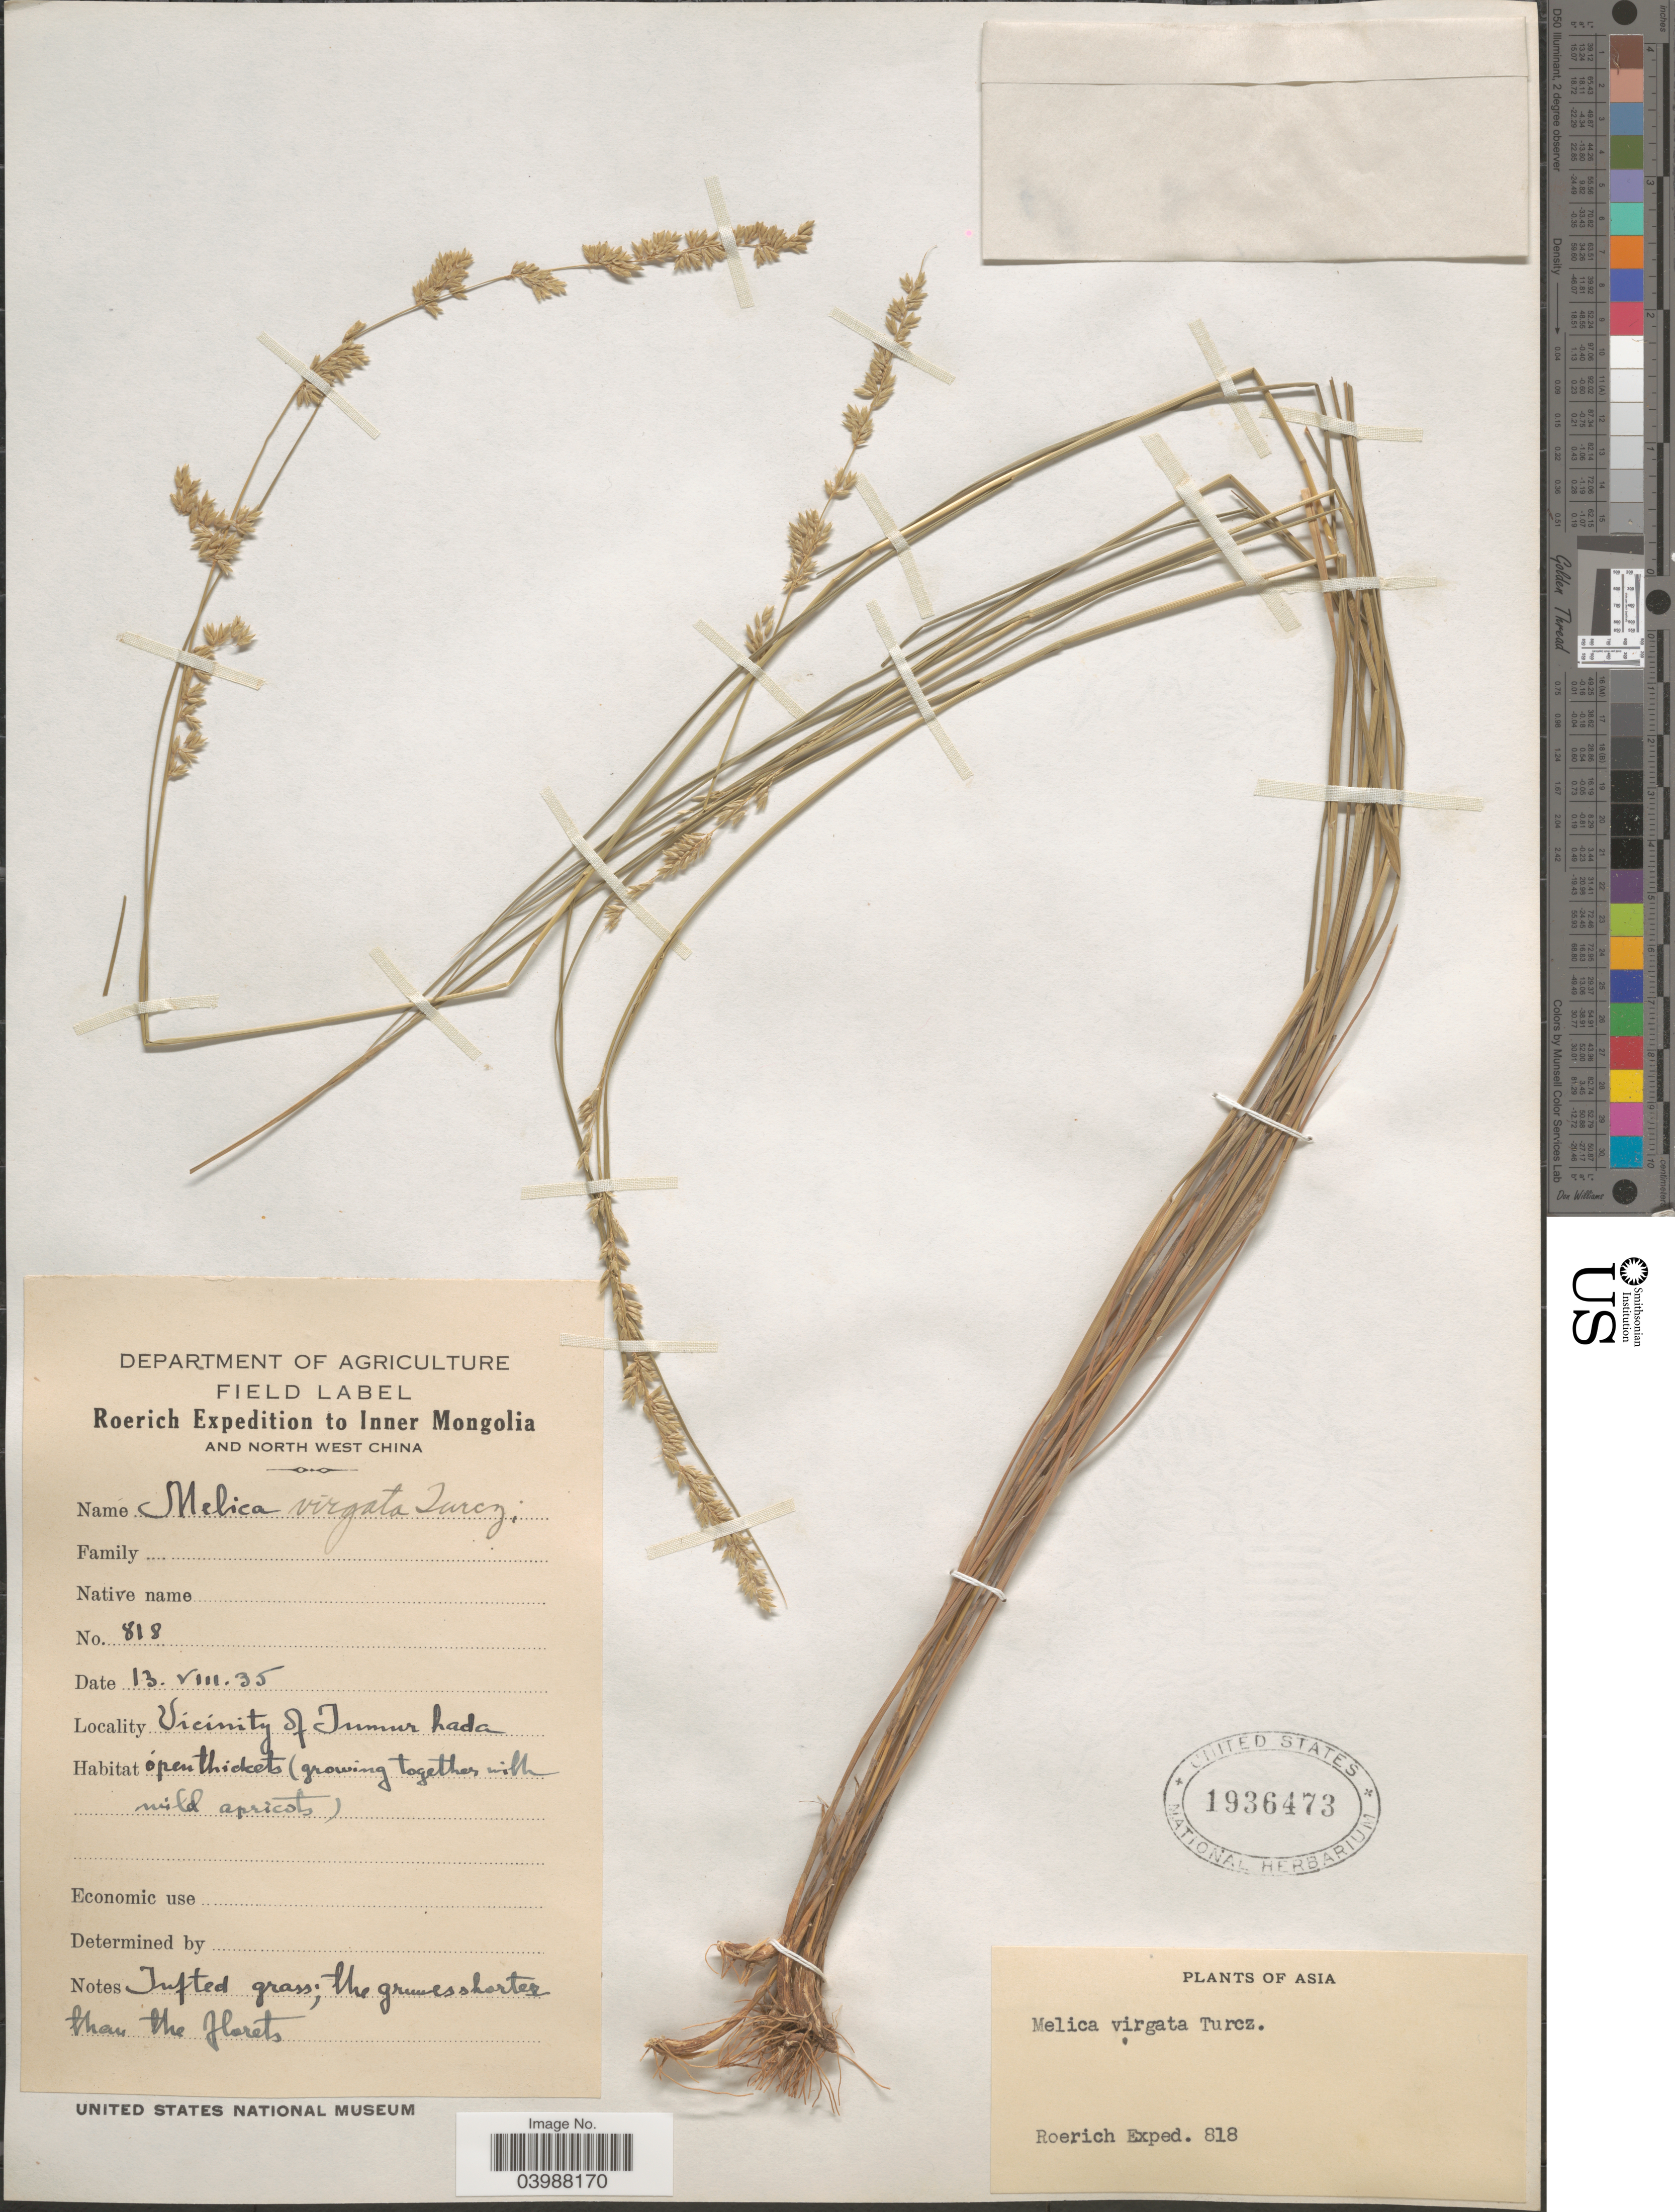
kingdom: Plantae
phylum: Tracheophyta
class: Liliopsida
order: Poales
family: Poaceae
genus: Melica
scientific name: Melica virgata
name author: Turcz. ex Trin.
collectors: Roerich Expedition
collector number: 818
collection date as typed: Transcribed d/m/y: 13/8/35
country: China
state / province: Nei Monggol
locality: Inner Mongolia and North West China. Vicinity of Tumur hada.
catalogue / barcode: US 1936473